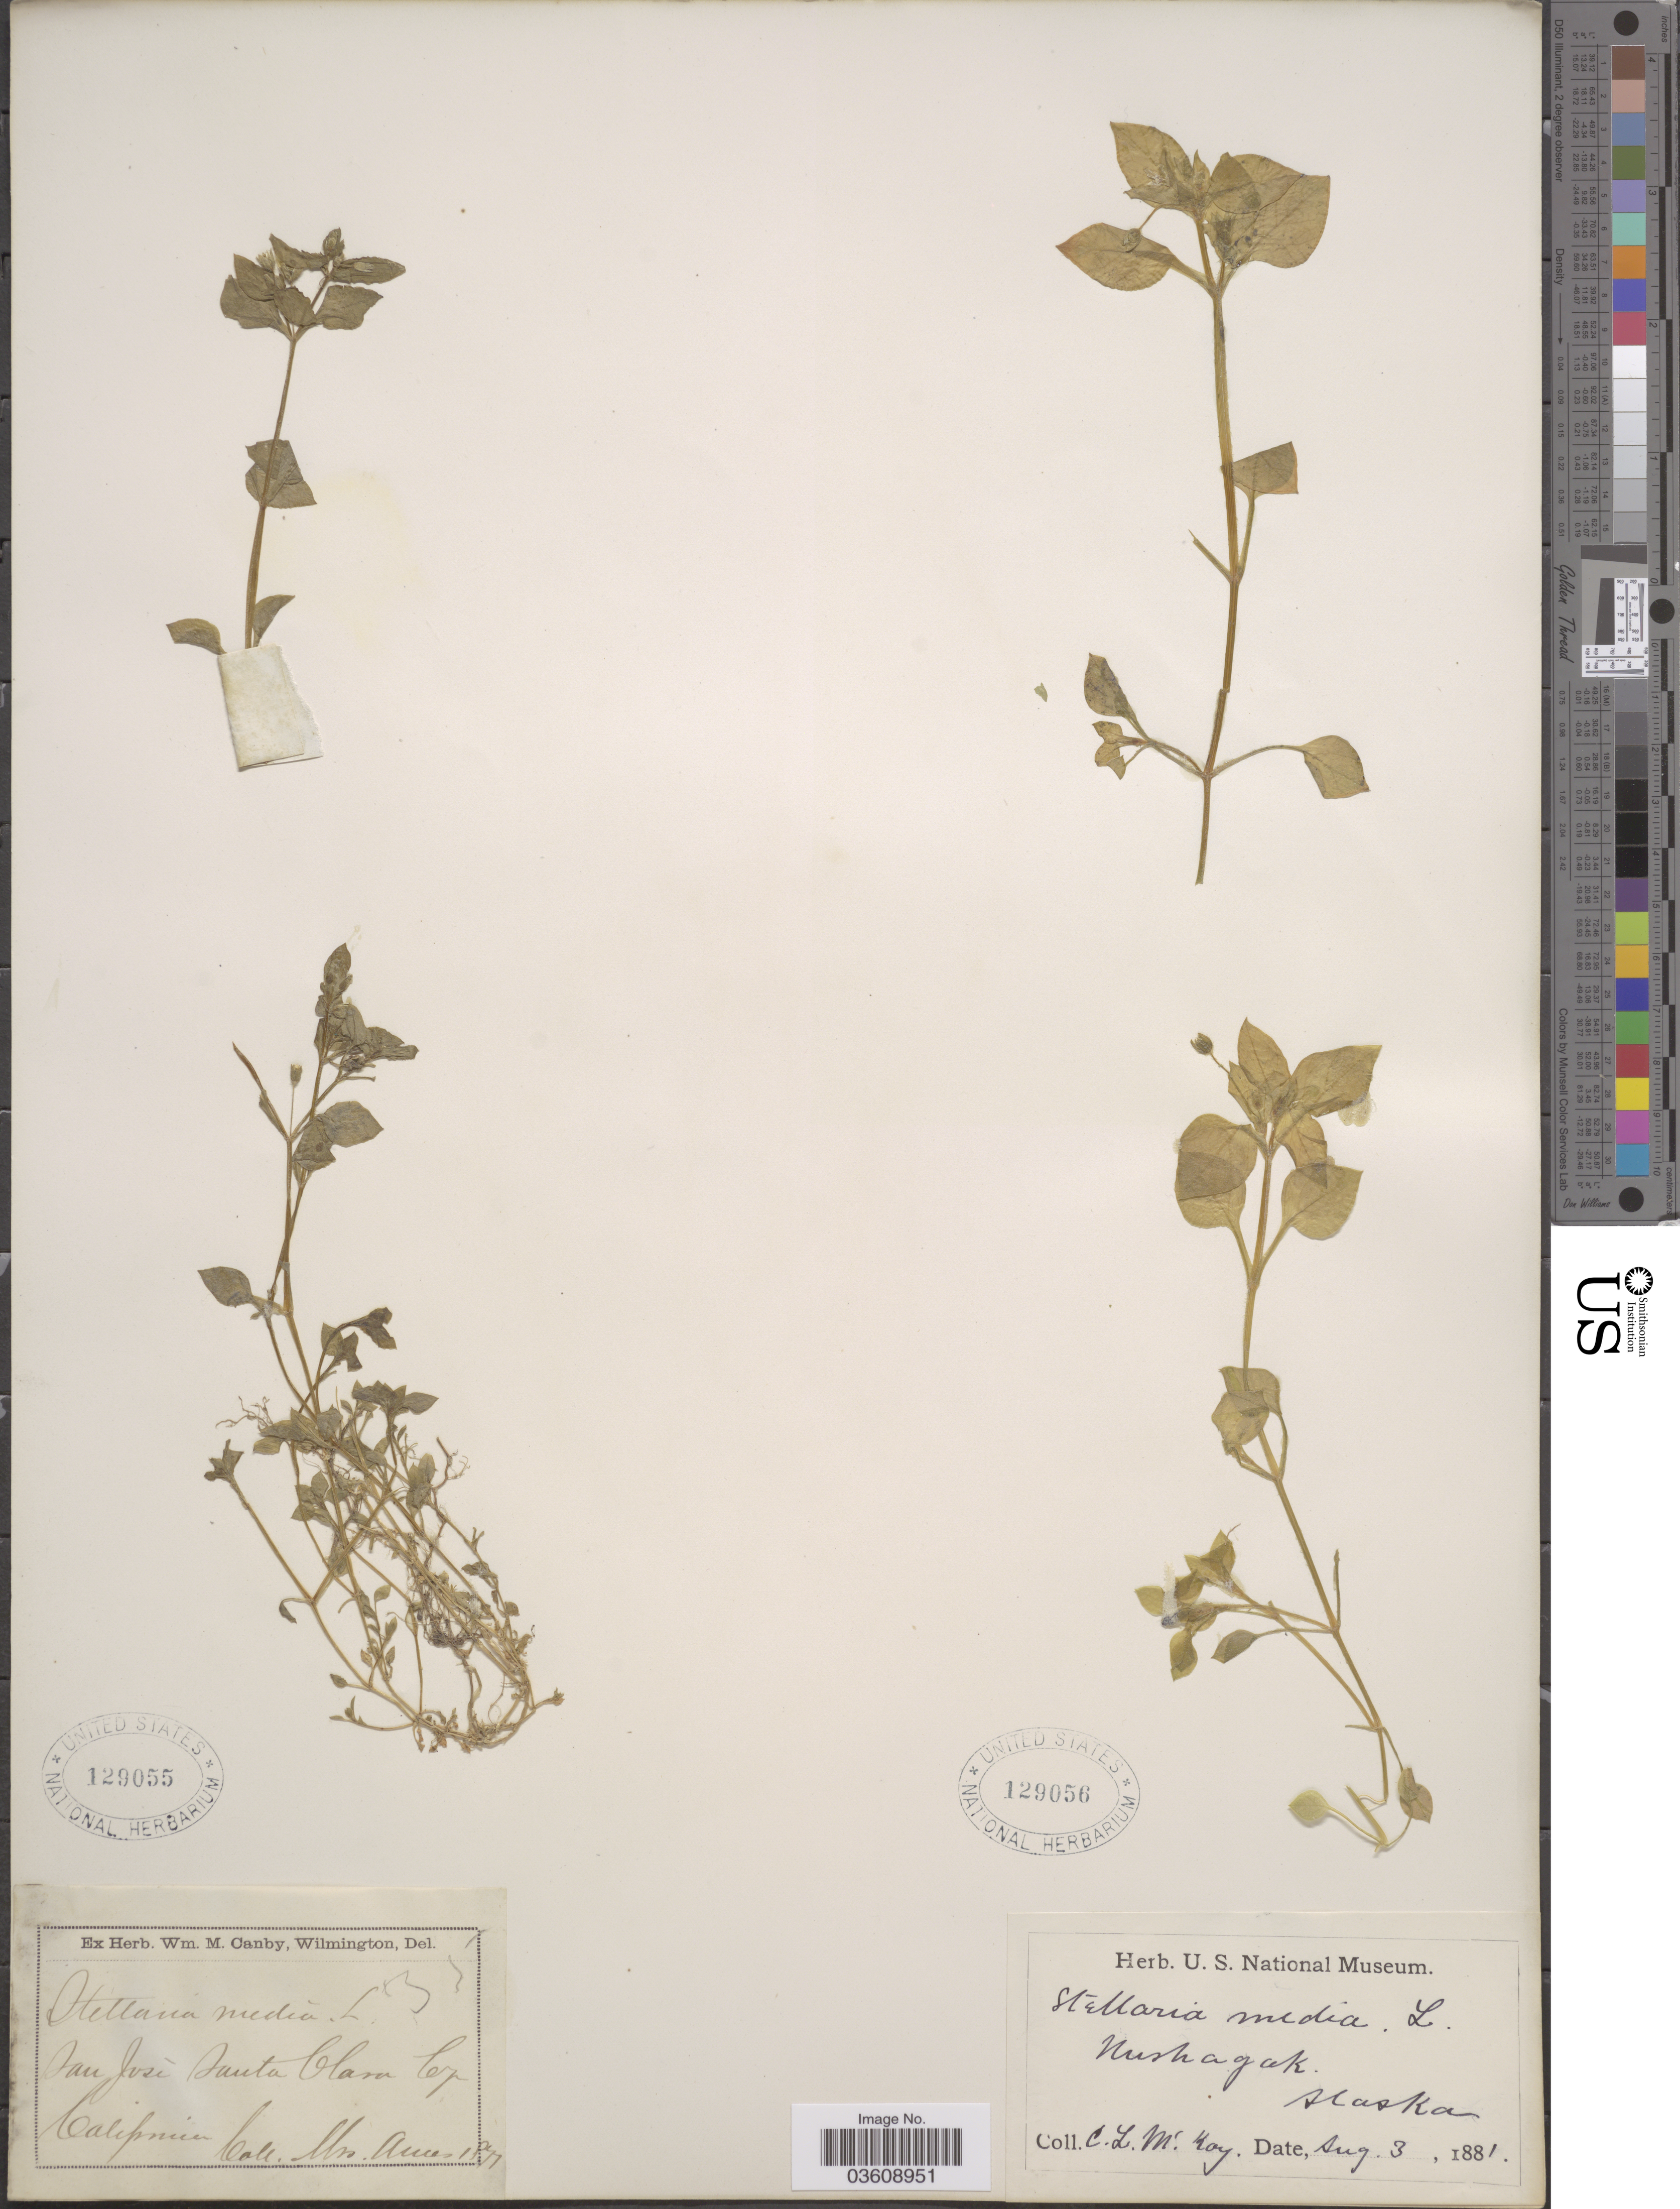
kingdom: Plantae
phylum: Tracheophyta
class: Magnoliopsida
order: Caryophyllales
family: Caryophyllaceae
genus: Stellaria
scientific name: Stellaria media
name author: (L.) Vill.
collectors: C. McKay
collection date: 1881-08-03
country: United States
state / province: Alaska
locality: Nushagak.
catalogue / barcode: US 129056-2